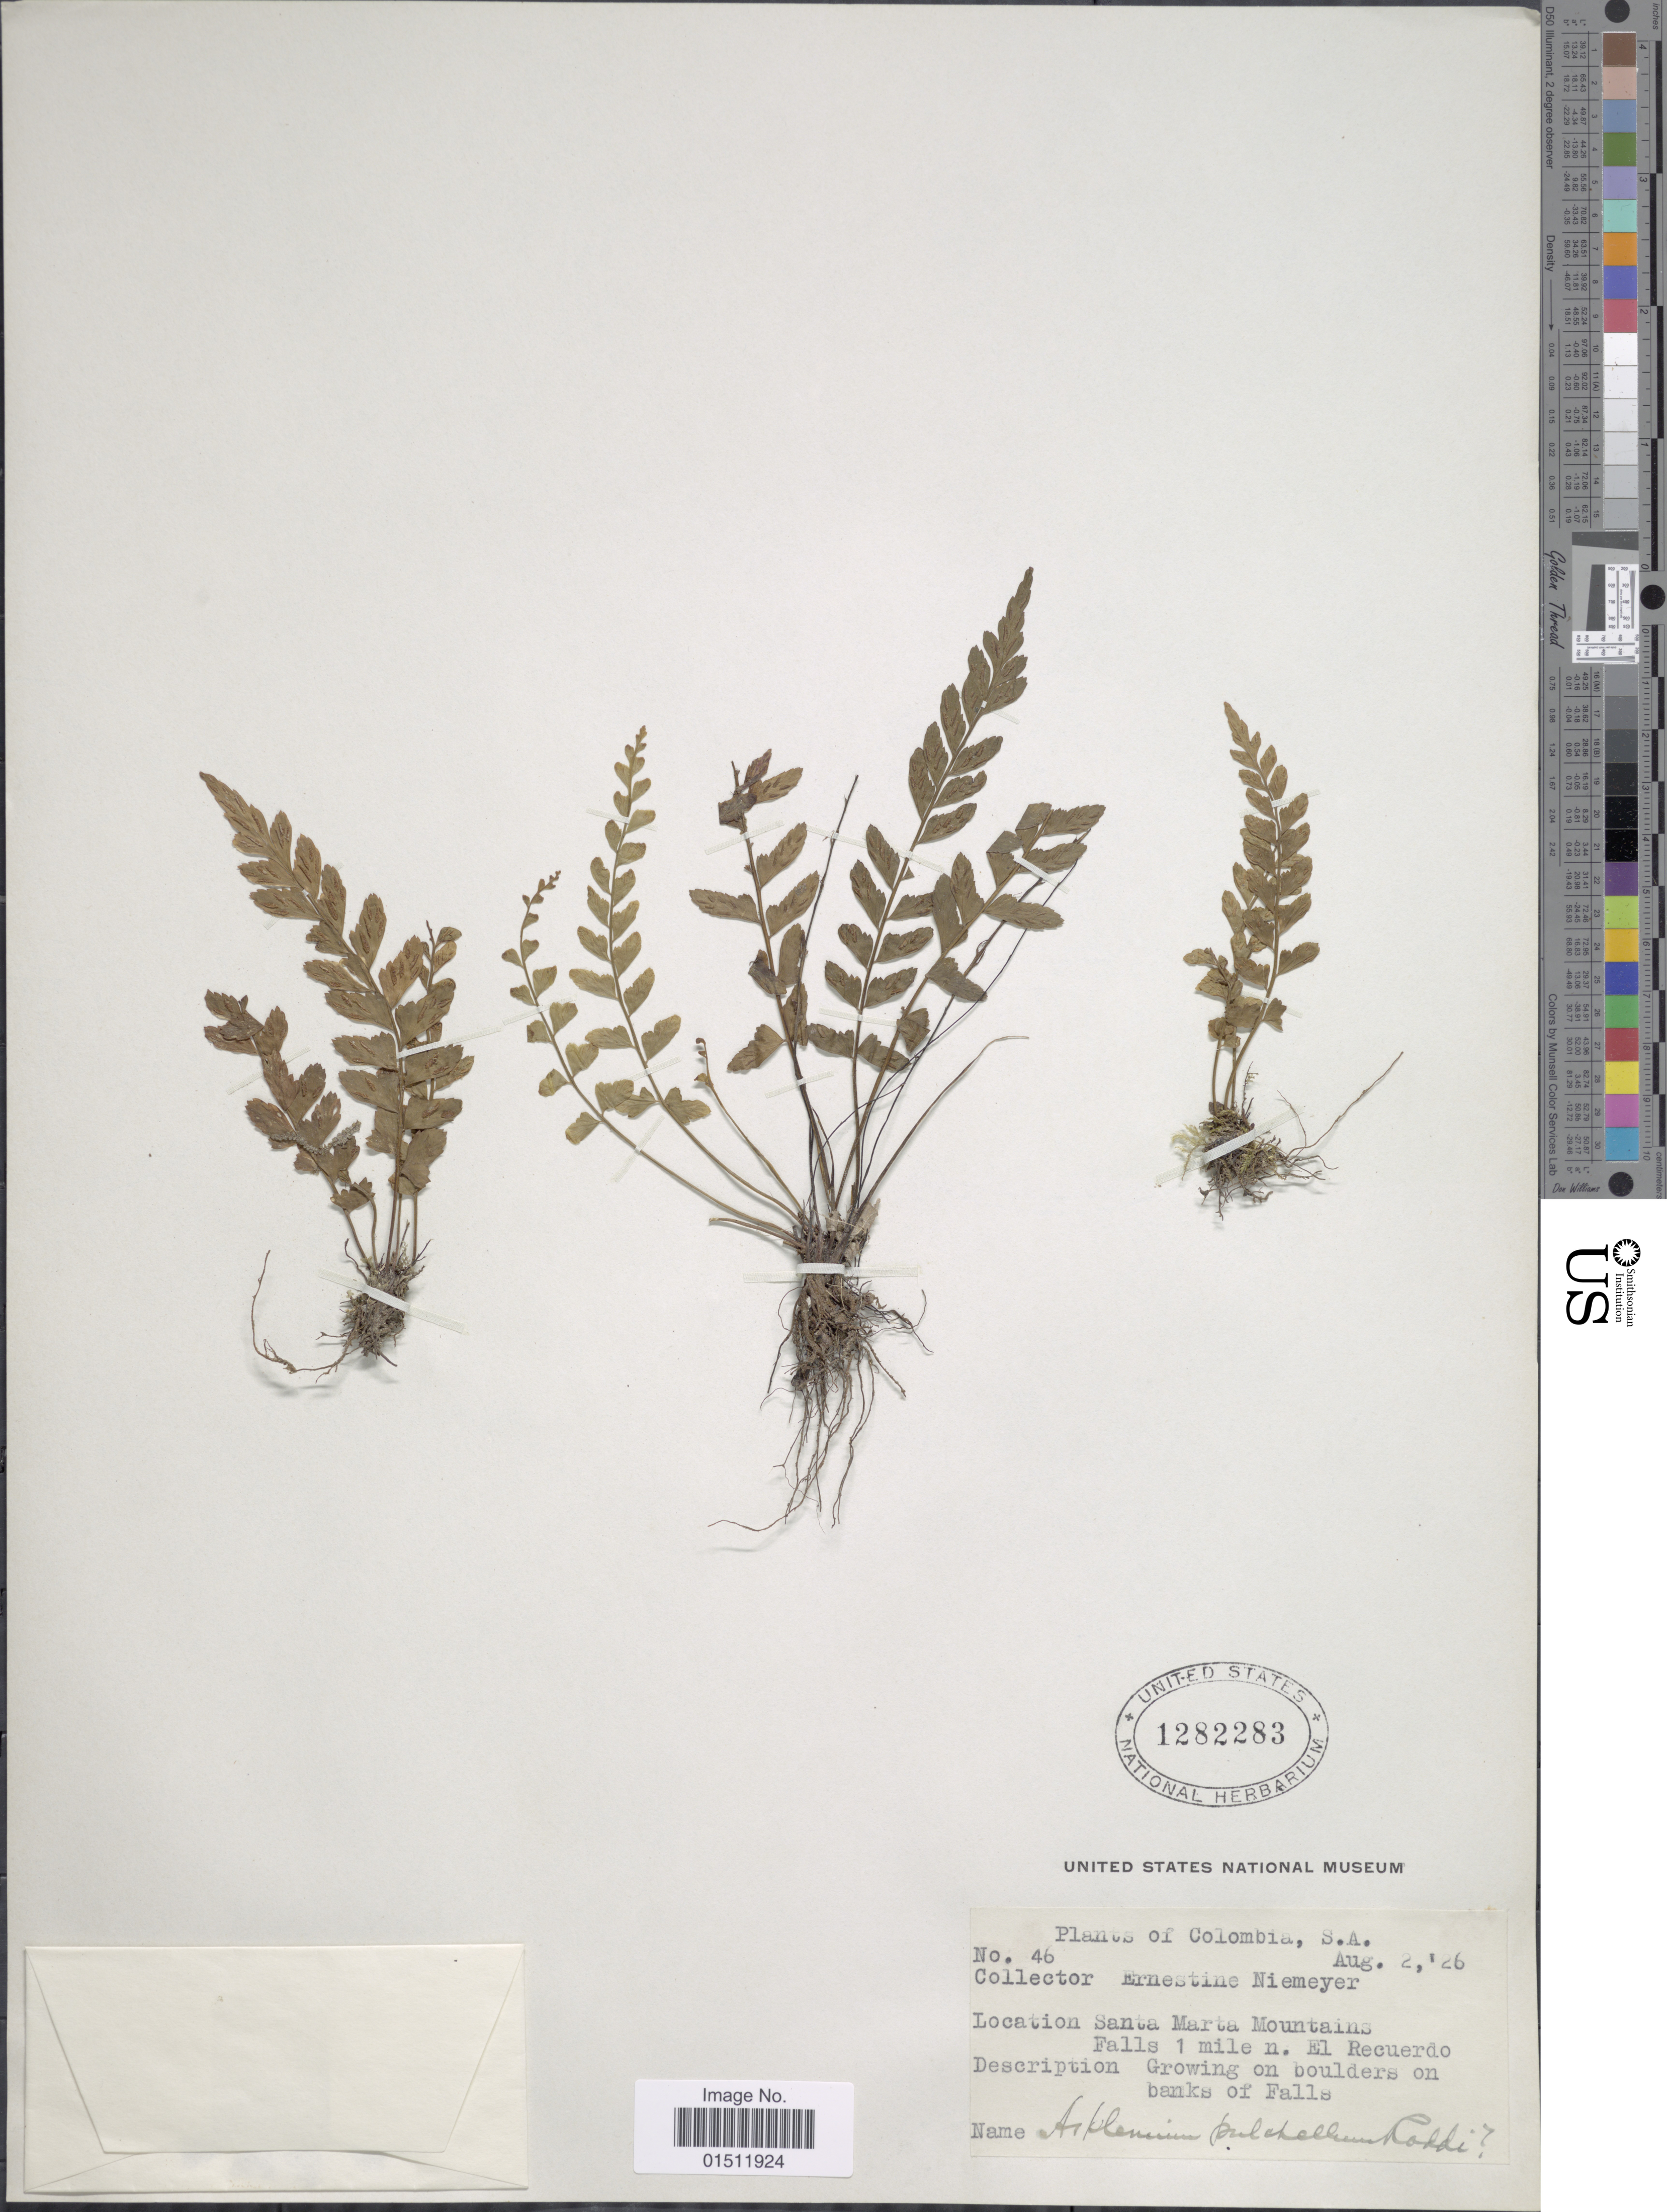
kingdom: Plantae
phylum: Tracheophyta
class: Polypodiopsida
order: Polypodiales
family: Aspleniaceae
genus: Asplenium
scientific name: Asplenium otites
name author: Link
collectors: E. H. Niemeyer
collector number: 46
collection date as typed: Transcribed d/m/y: 2/8/26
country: Colombia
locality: Santa Marta Mountains Falls 1 mile n. El Requerdo. Colombia S. A.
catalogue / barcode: US 1282283